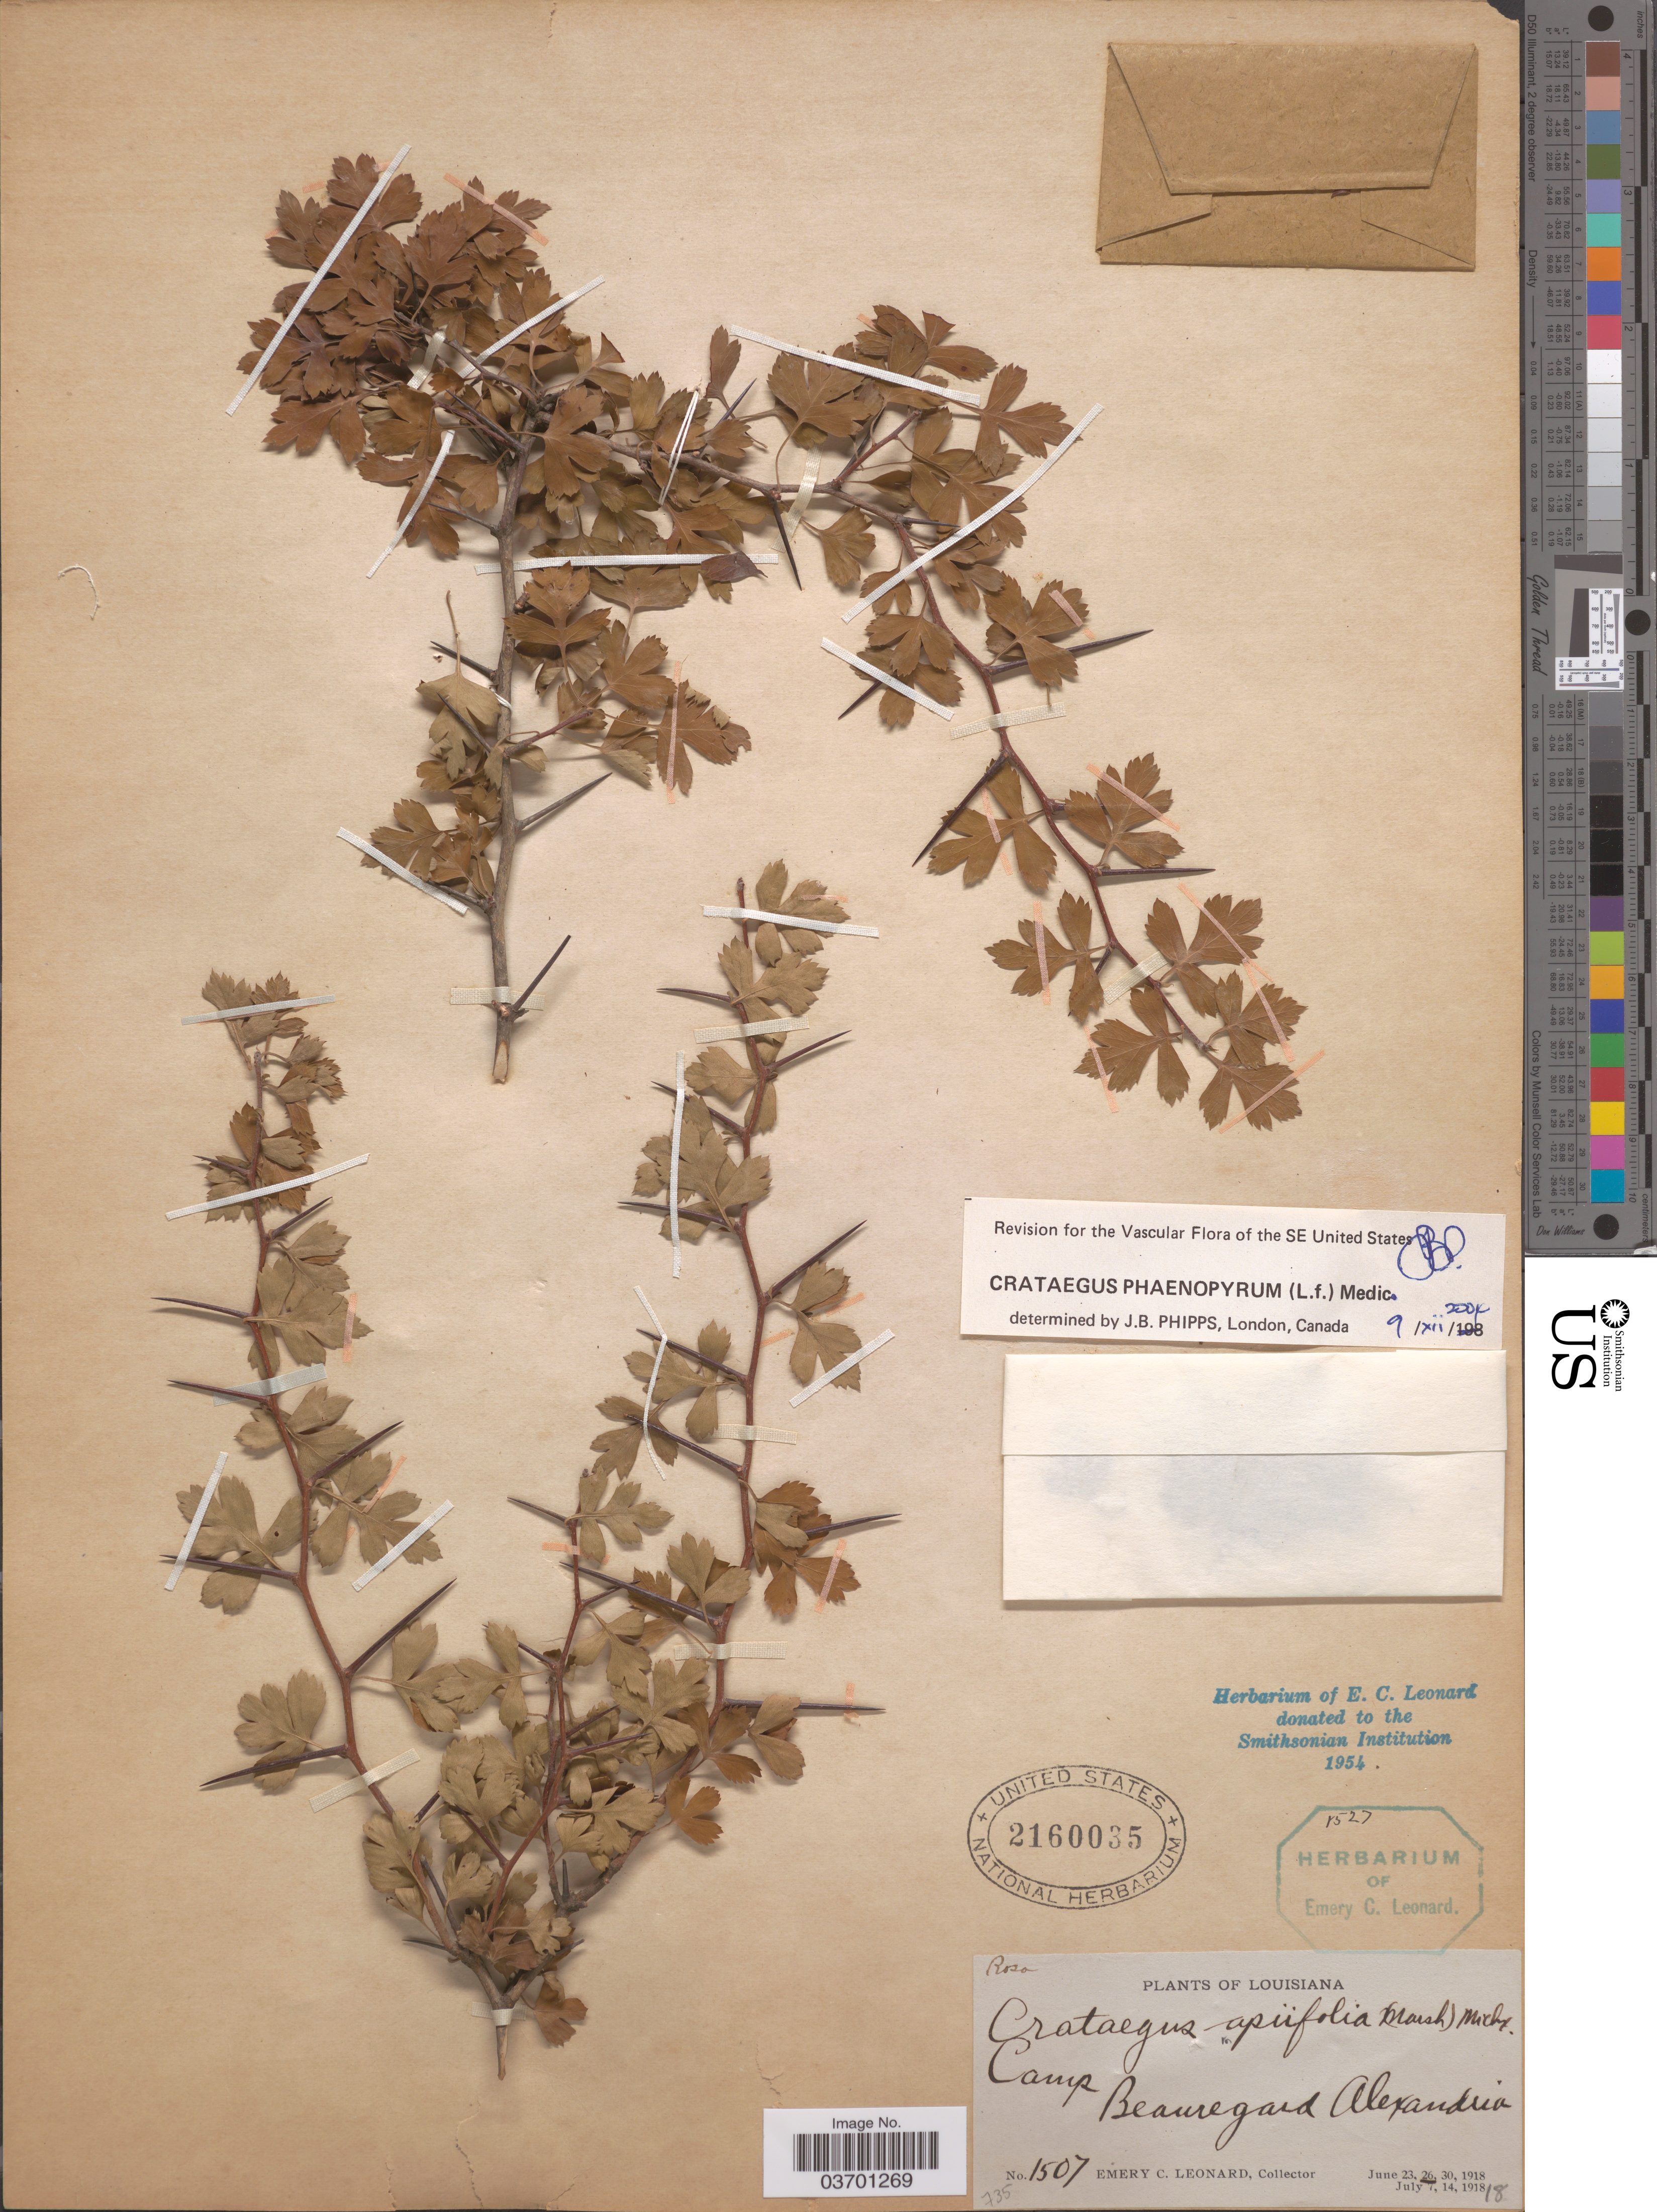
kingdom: Plantae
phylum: Tracheophyta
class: Magnoliopsida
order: Rosales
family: Rosaceae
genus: Crataegus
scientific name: Crataegus phaenopyrum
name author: (L. f.) Medik.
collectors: E. C. Leonard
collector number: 1507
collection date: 1918-06-26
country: United States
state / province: Louisiana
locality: Camp Beauregard Alexandria.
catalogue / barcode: US 2160035